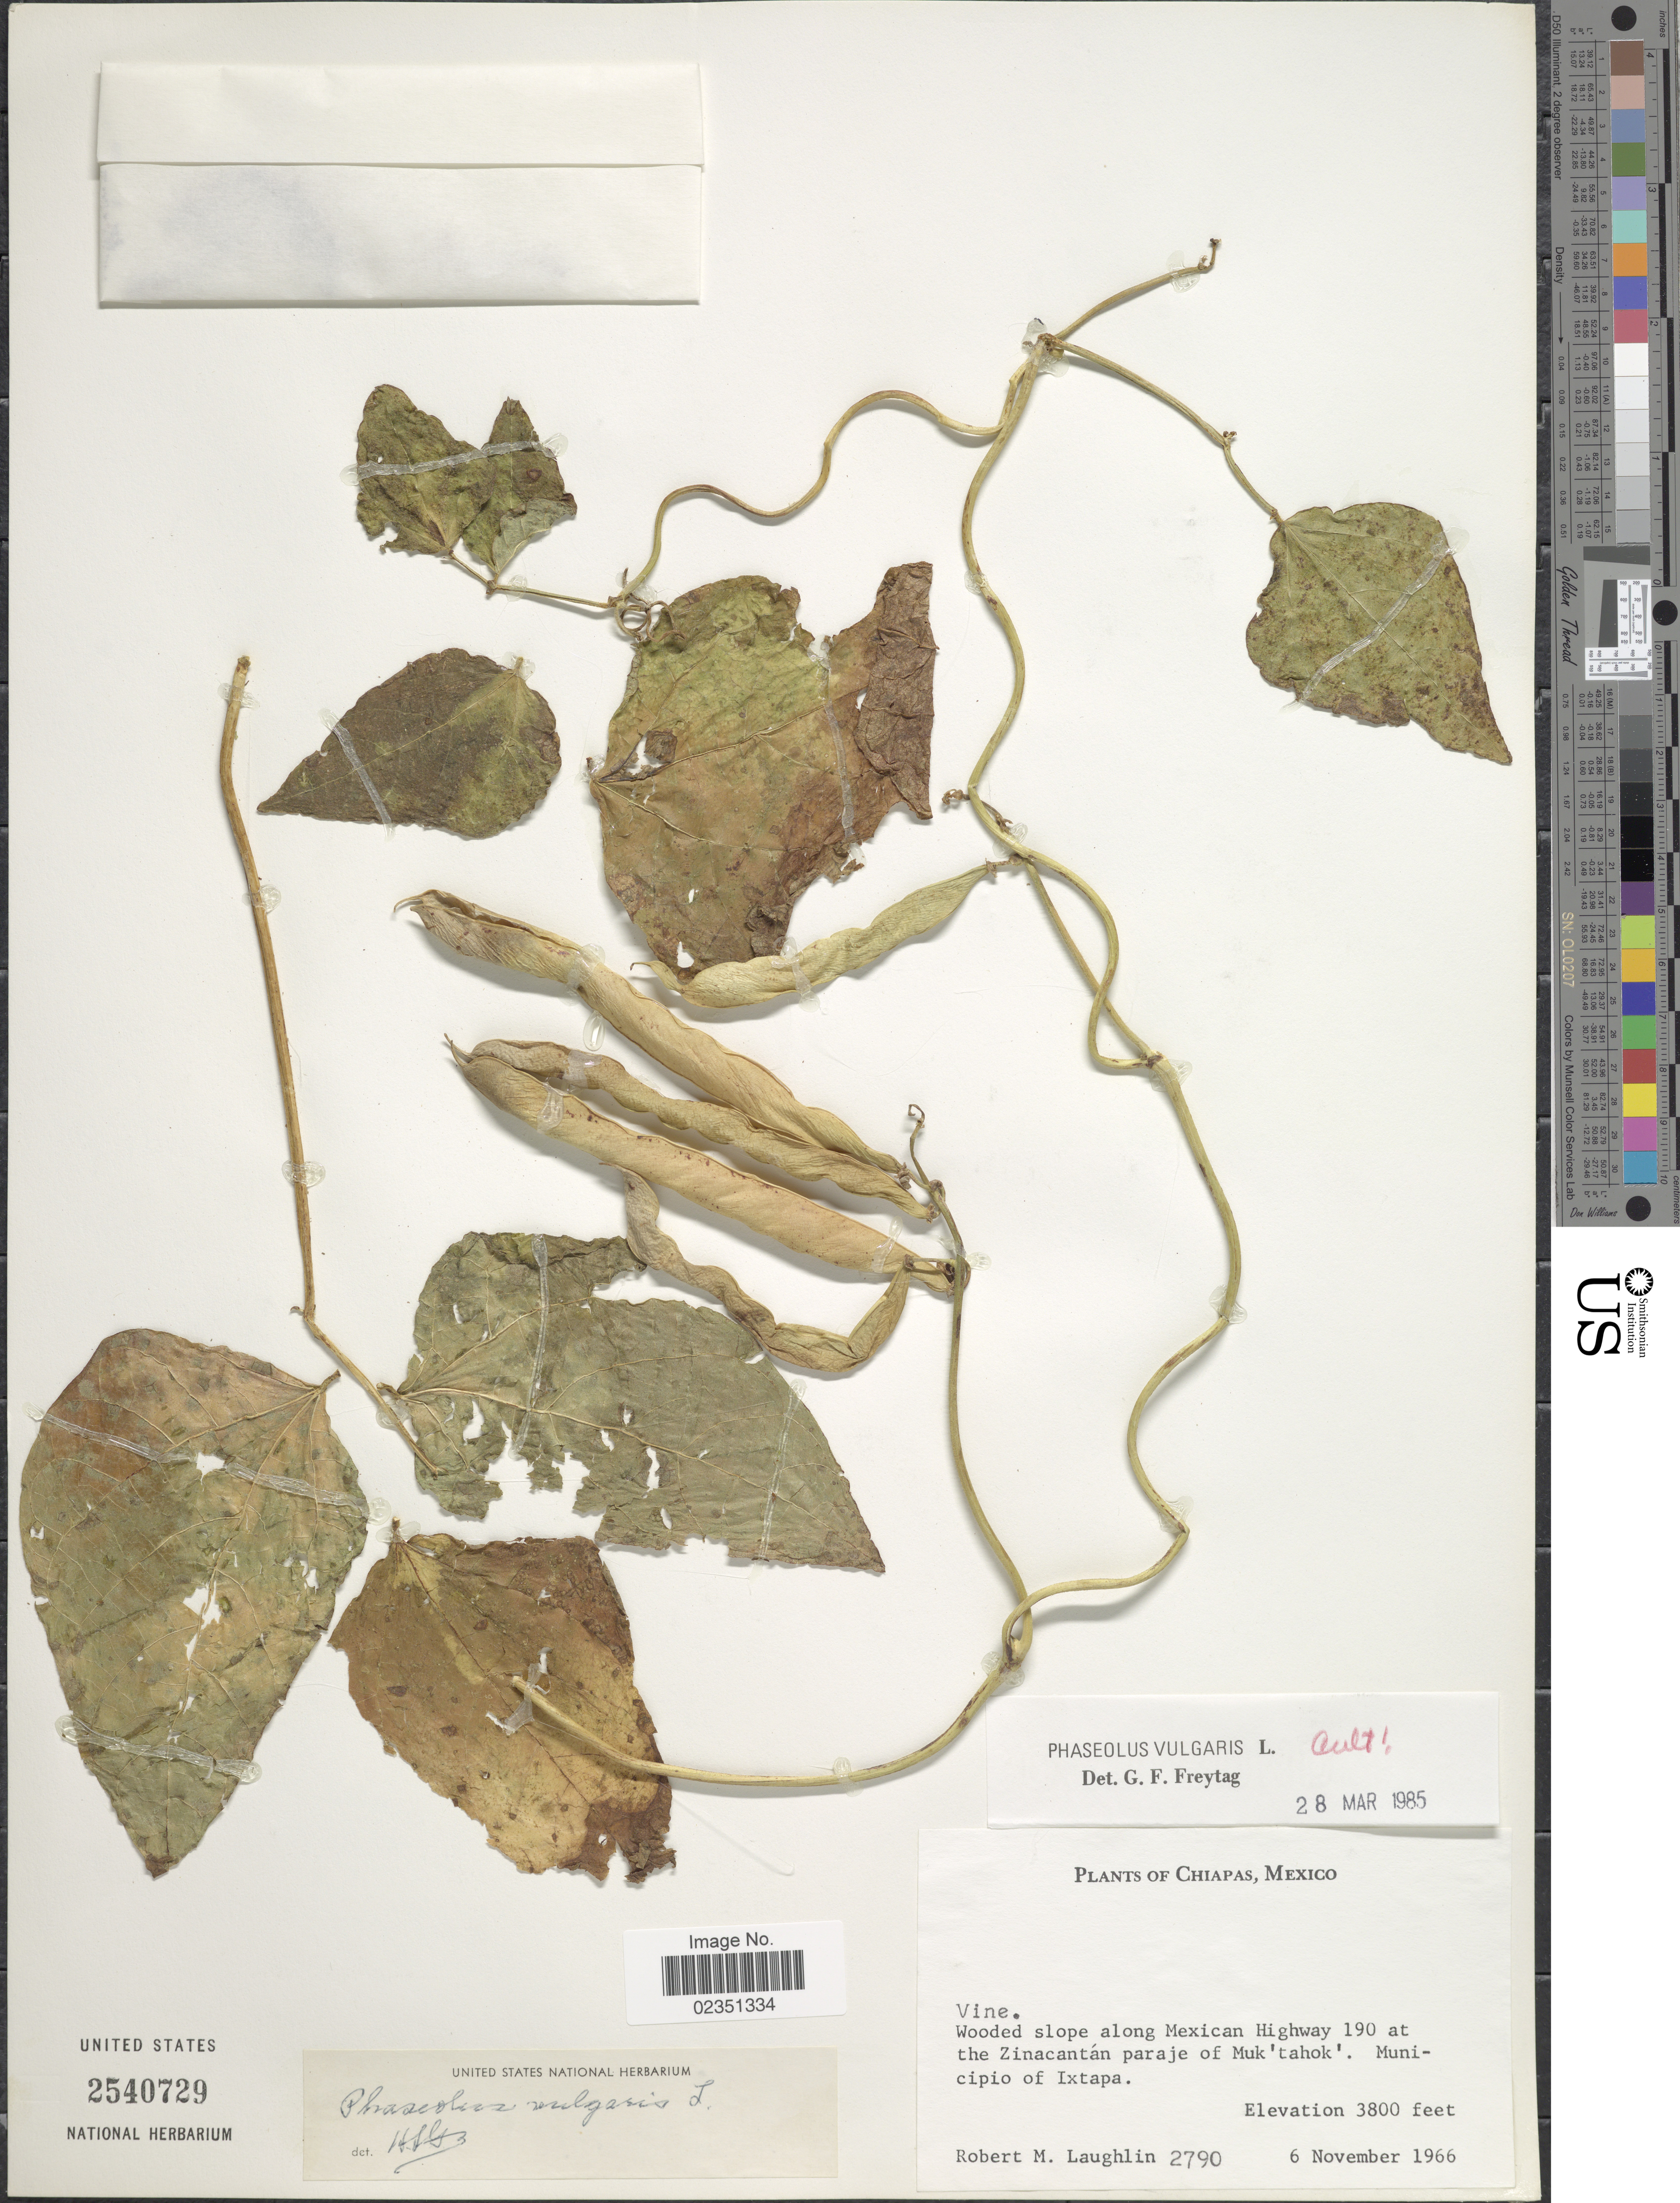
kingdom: Plantae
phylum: Tracheophyta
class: Magnoliopsida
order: Fabales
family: Fabaceae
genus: Phaseolus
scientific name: Phaseolus vulgaris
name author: L.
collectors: R. M. Laughlin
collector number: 2790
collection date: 1966-11-06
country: Mexico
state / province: Chiapas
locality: Along Mexican Highway 190 at the Zinacantan paraje of Muk'tahok. Municipio of Ixtapa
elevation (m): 1158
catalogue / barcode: US 2540729